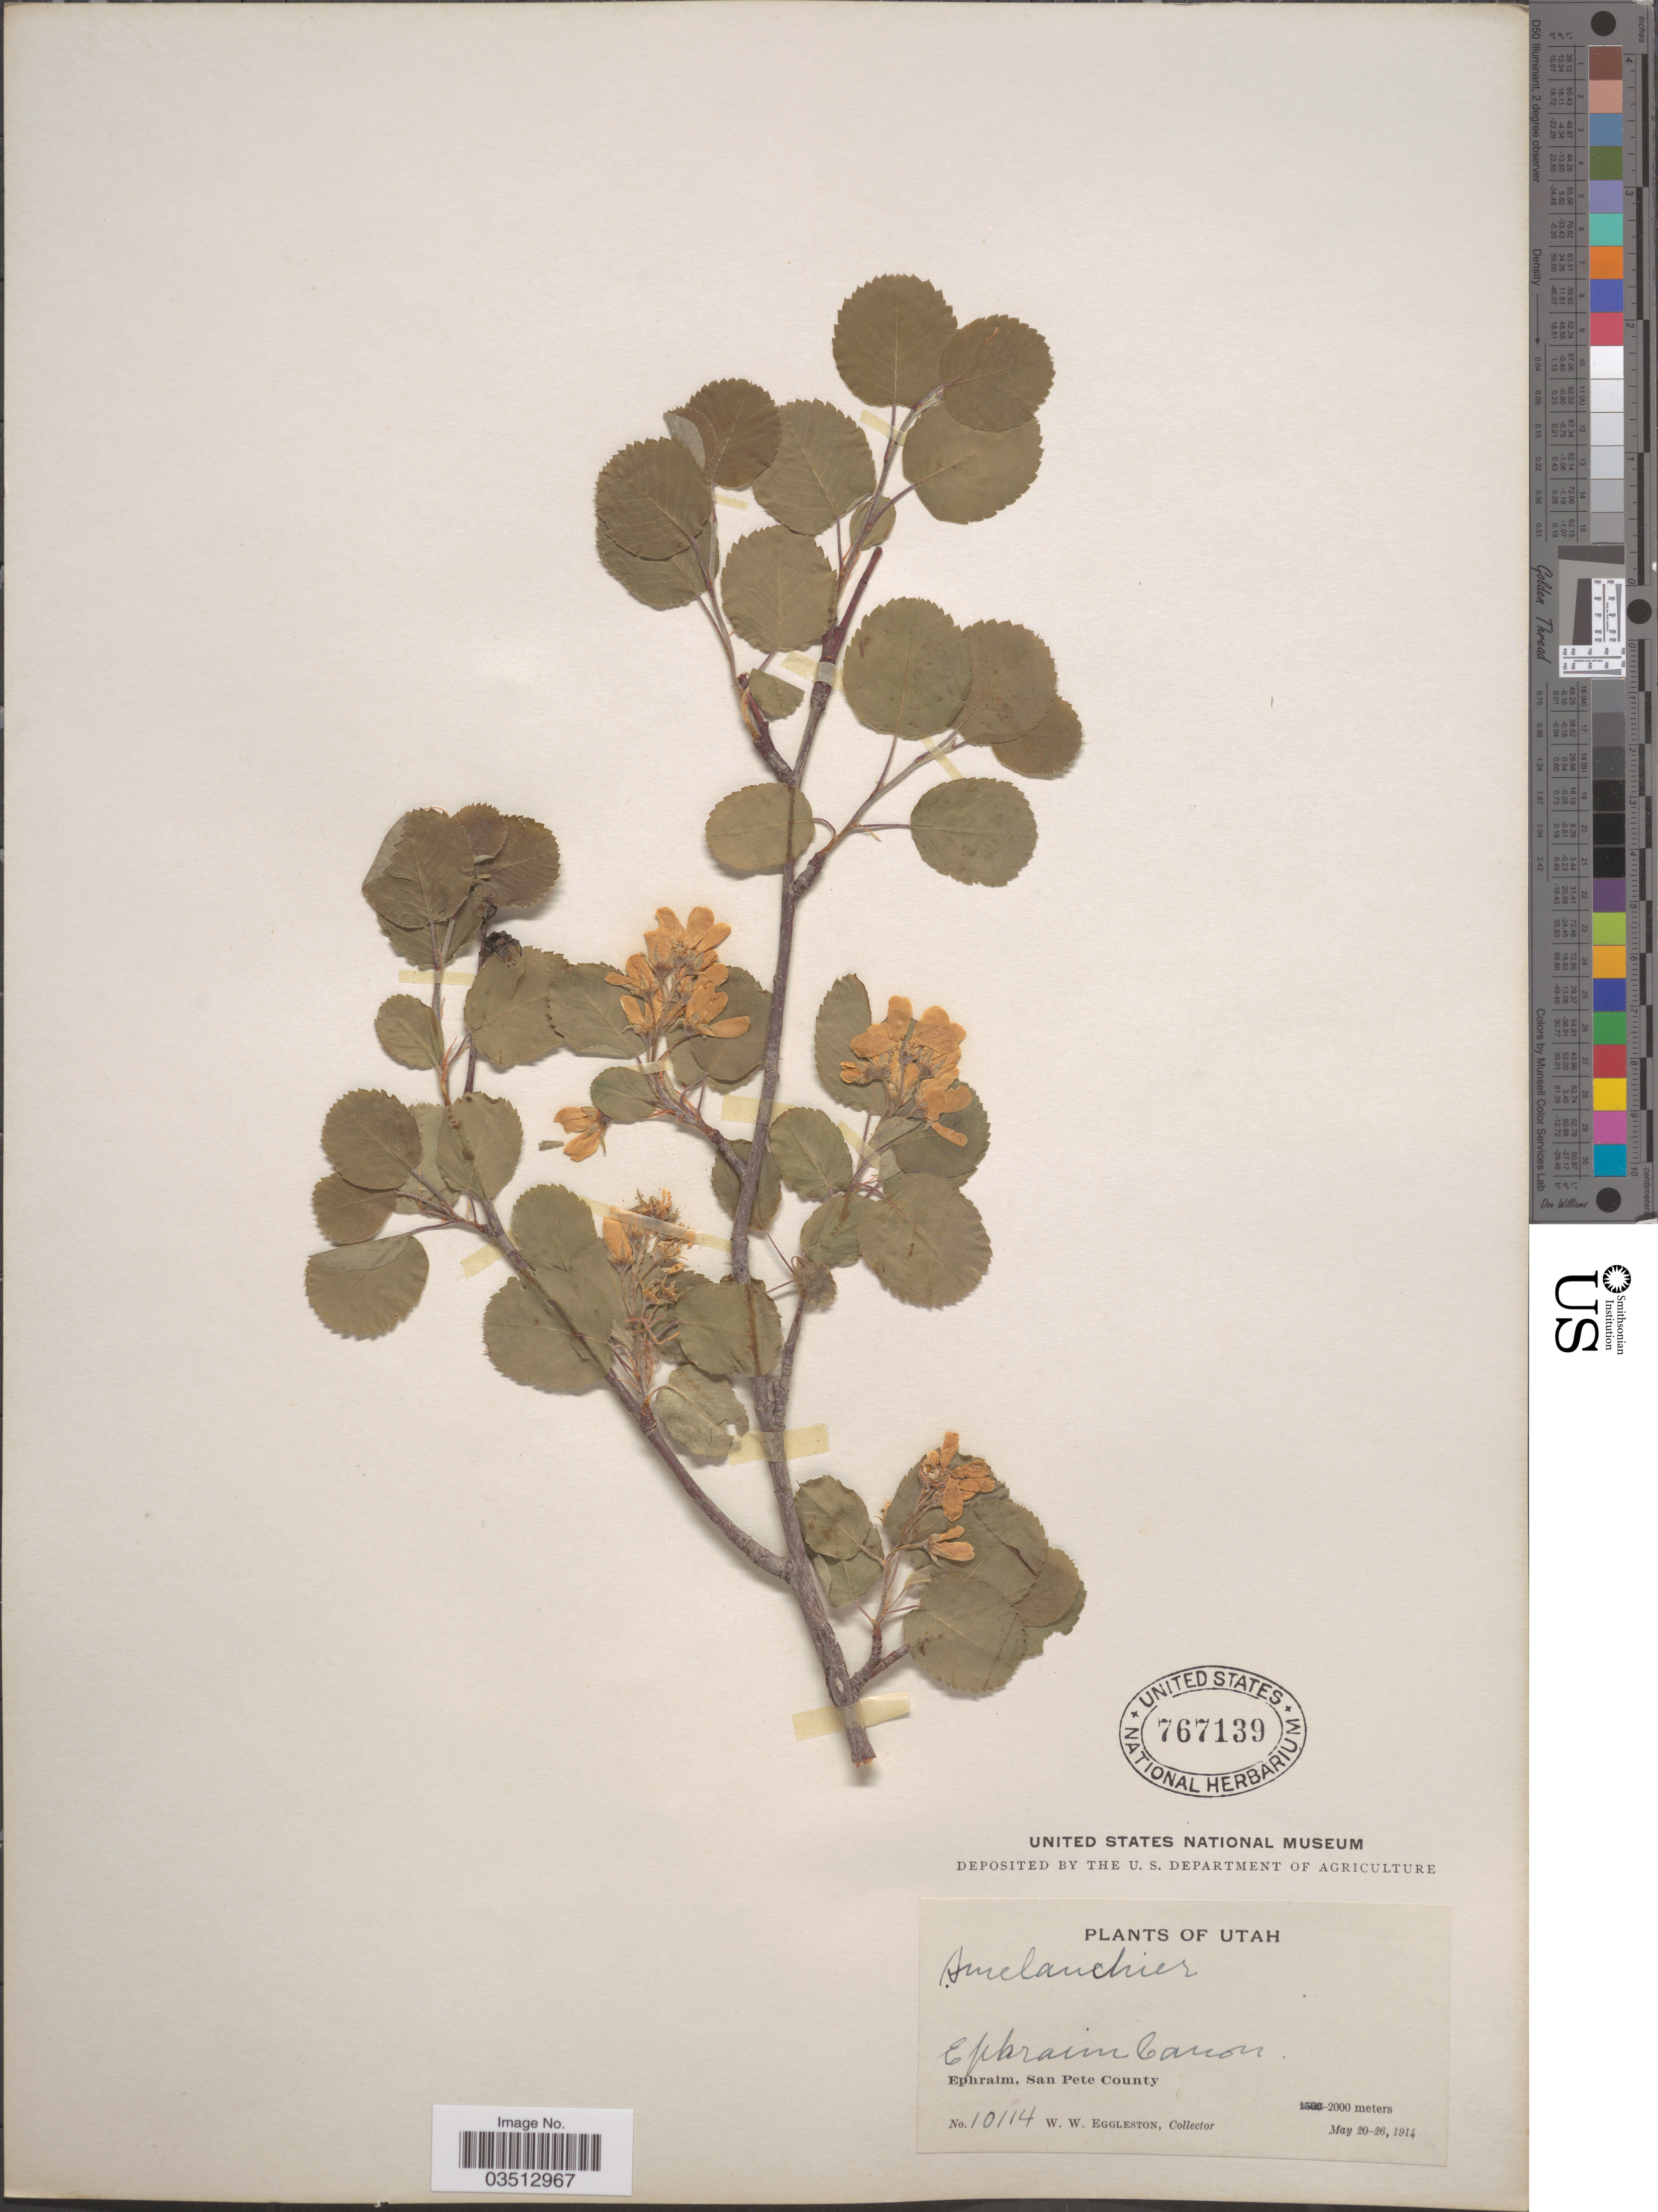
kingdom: Plantae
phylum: Tracheophyta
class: Magnoliopsida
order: Rosales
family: Rosaceae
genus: Amelanchier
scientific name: Amelanchier sp.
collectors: W. W. Eggleston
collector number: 10114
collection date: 1914-05-20/1914-05-26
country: United States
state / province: Utah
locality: Ephraim Canon. Ephraim, San Pete County.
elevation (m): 2000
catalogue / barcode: US 767139